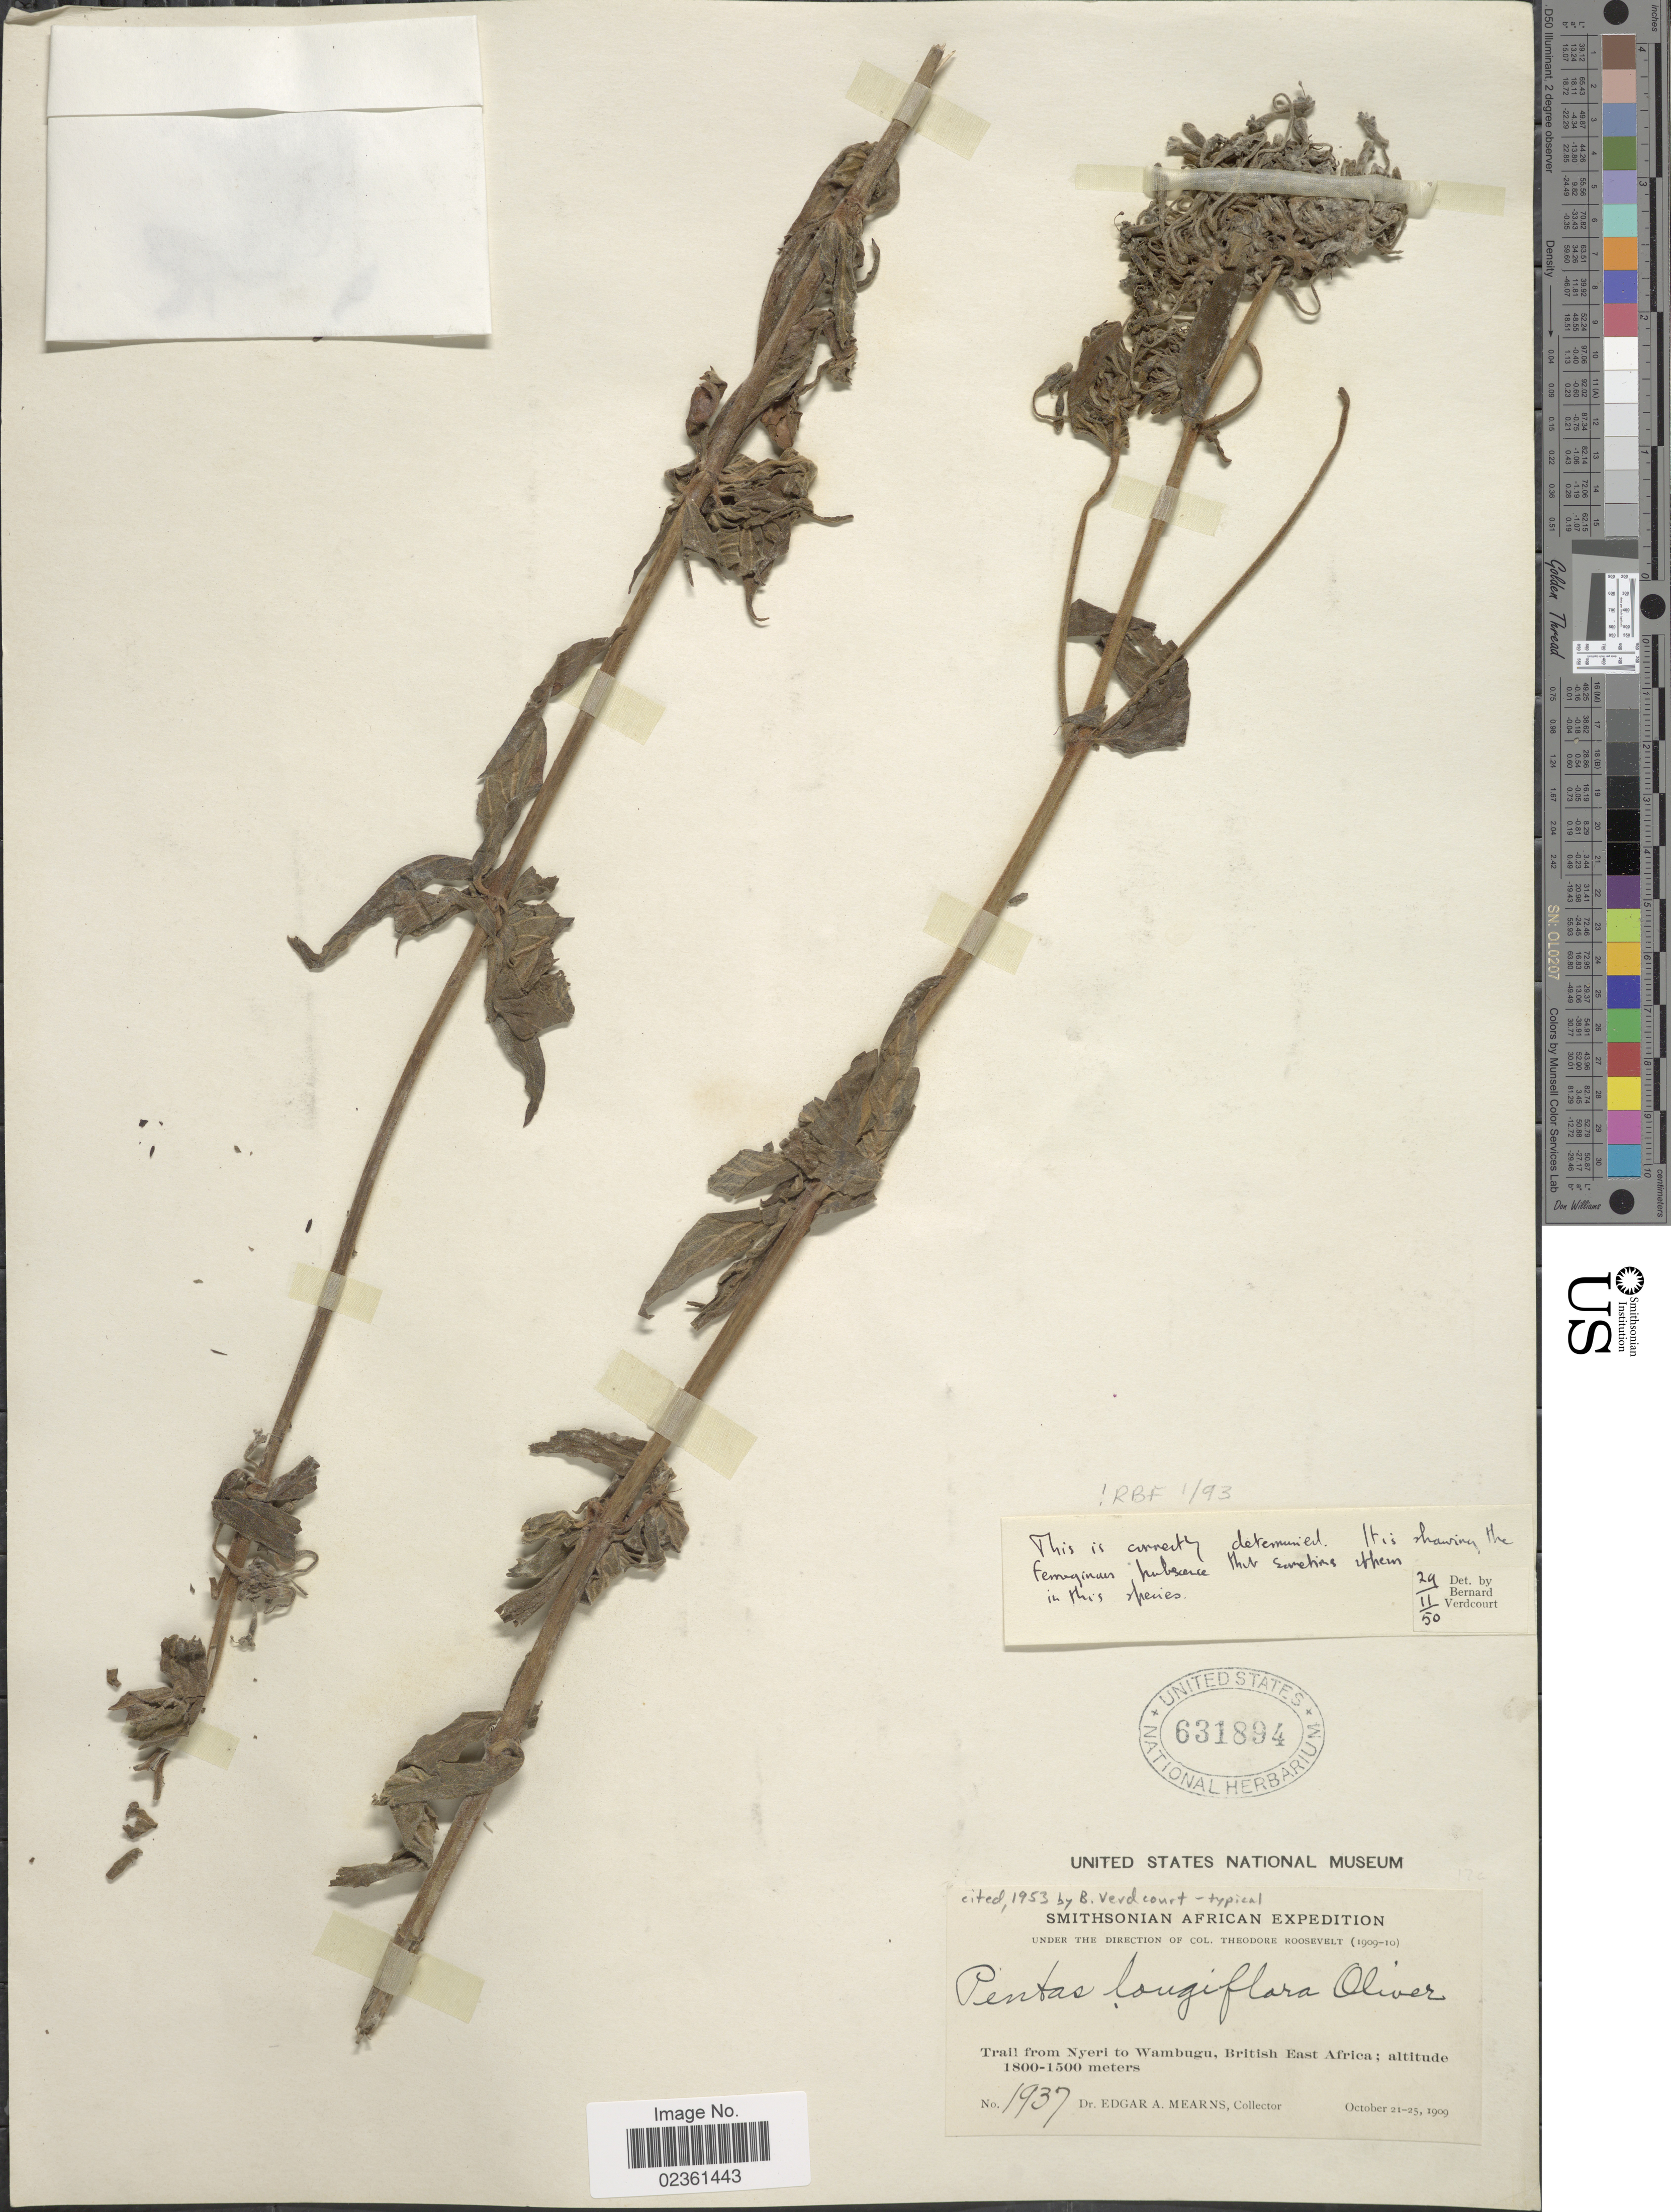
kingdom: Plantae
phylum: Tracheophyta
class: Magnoliopsida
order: Gentianales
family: Rubiaceae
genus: Pentas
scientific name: Pentas longiflora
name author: Oliv.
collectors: E. A. Mearns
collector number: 1937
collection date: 1909-10-21/1909-10-25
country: Kenya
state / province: Nyeri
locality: Trail from Nyeri to Wambugu, British East Africa.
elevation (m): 1500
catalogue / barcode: US 631894